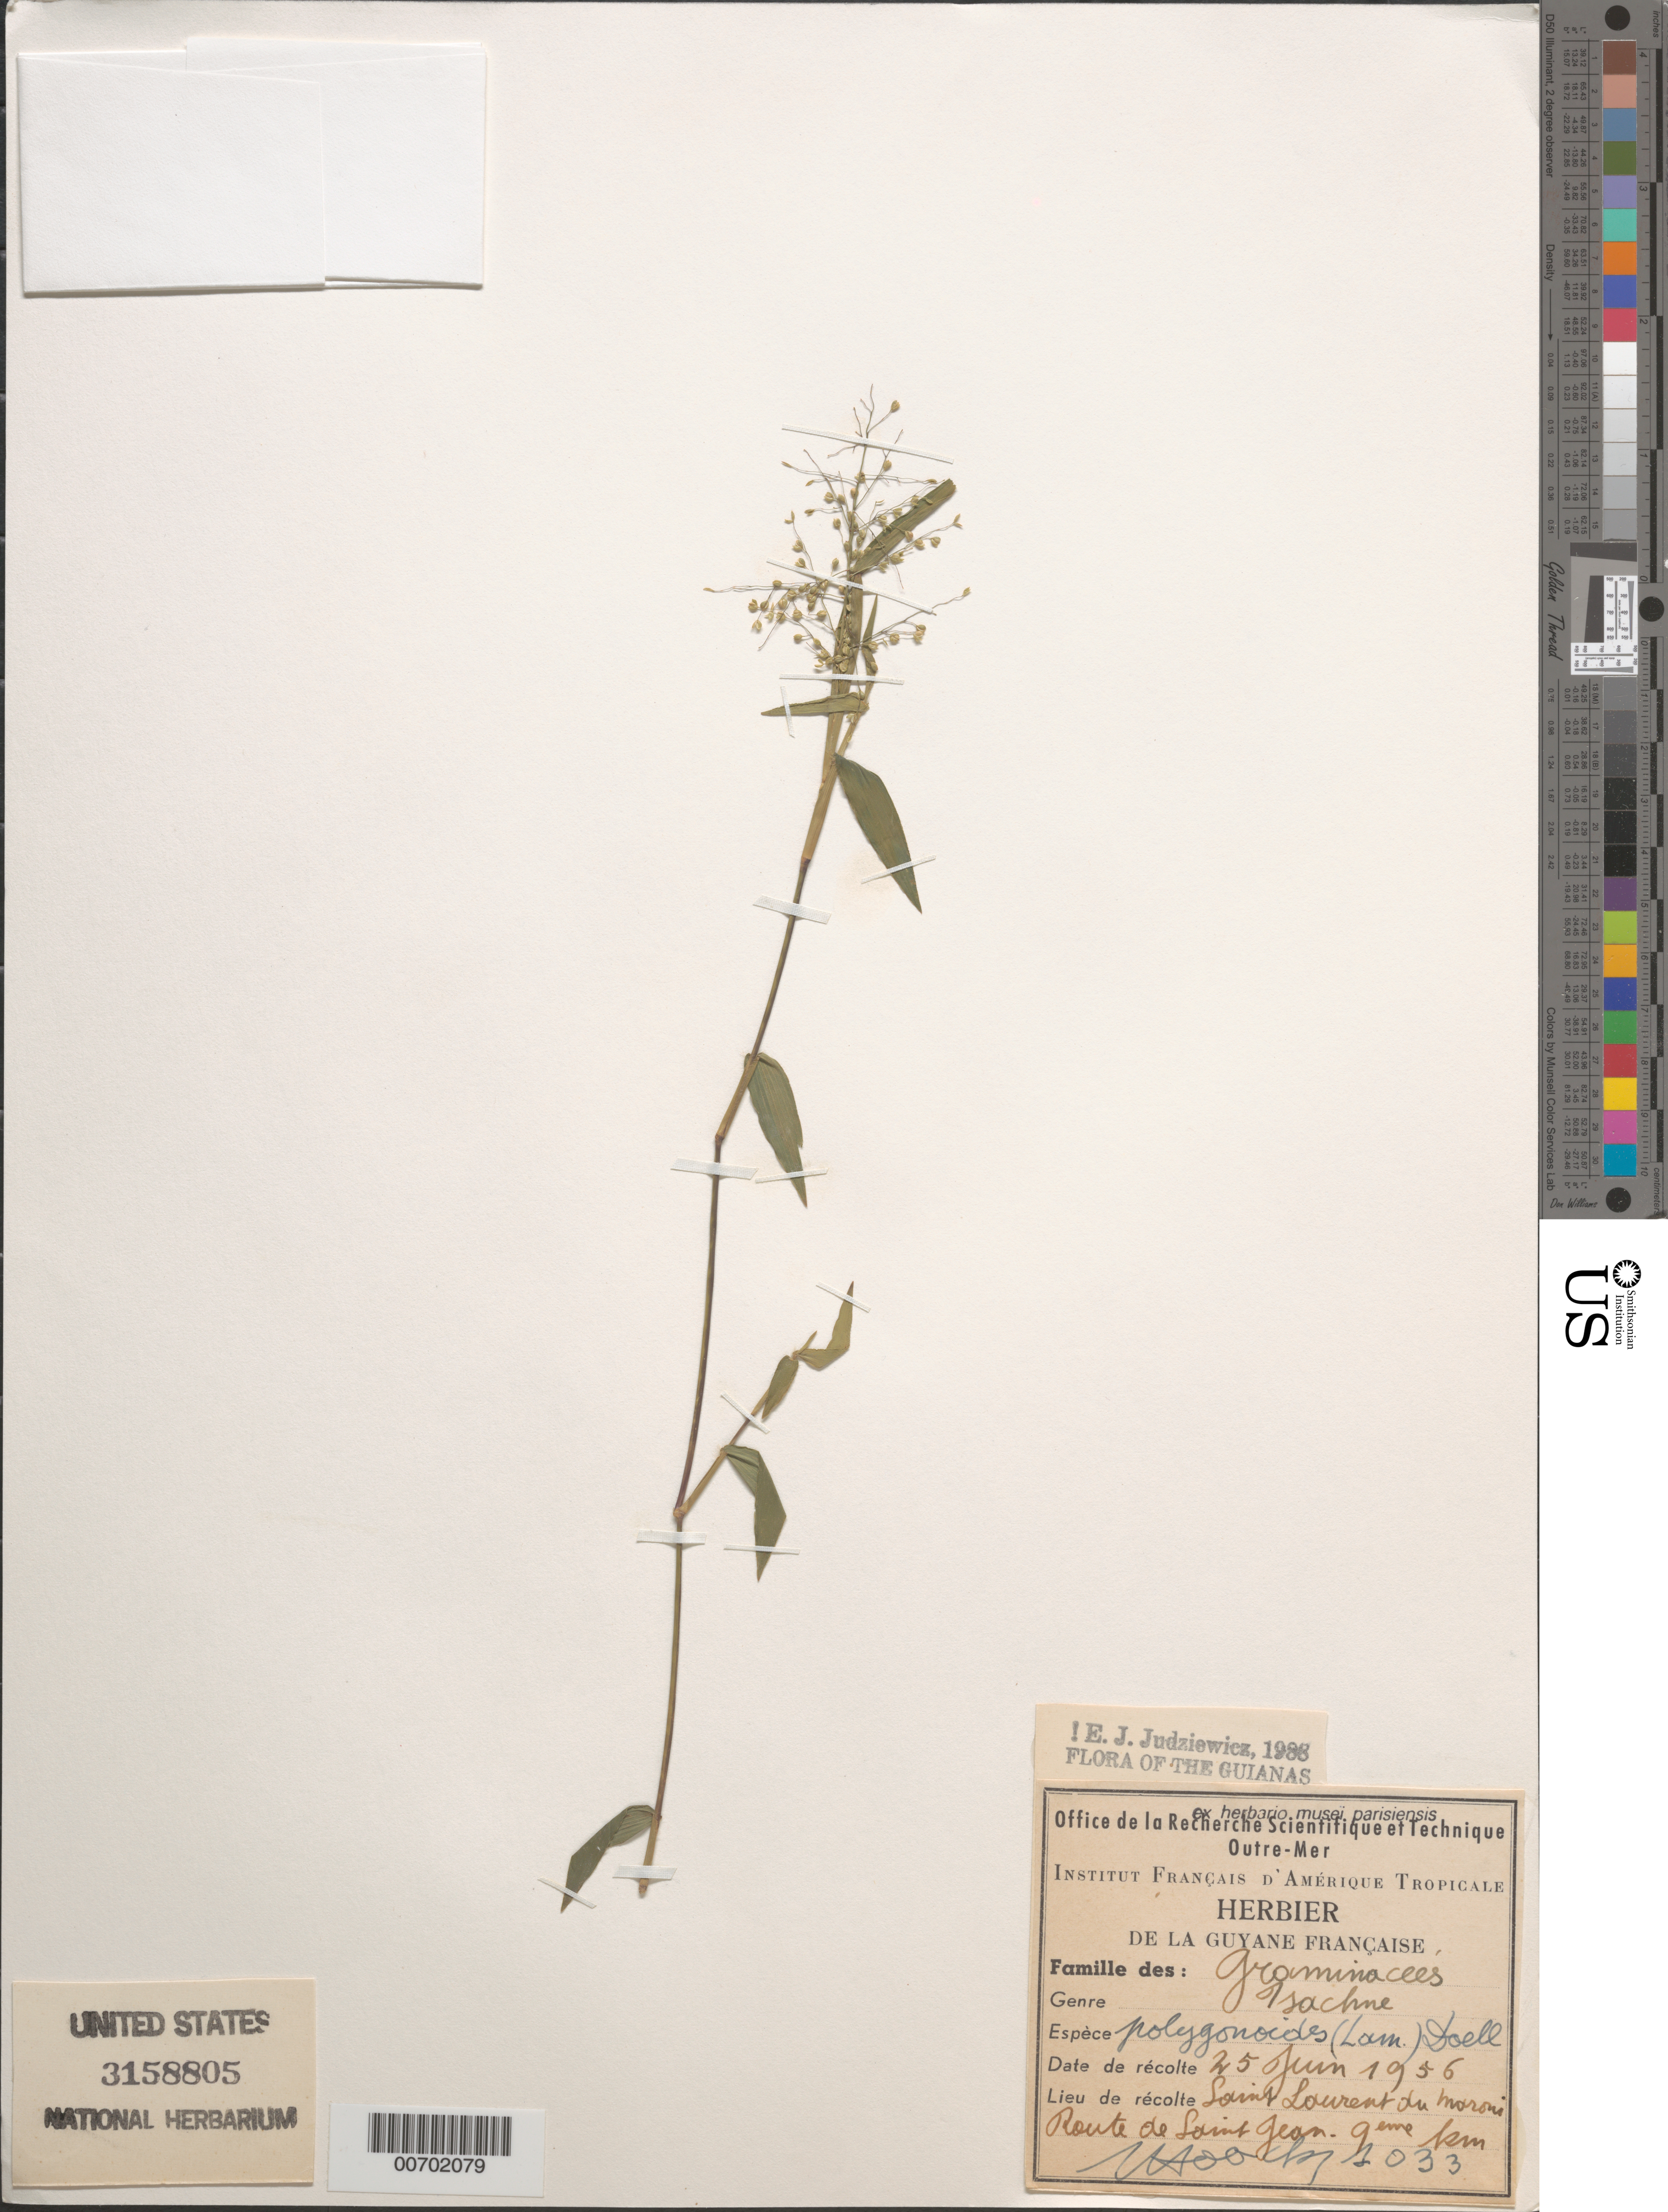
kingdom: Plantae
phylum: Tracheophyta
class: Liliopsida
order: Poales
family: Poaceae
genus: Isachne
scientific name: Isachne polygonoides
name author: (Lam.) Döll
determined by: Judziewicz, E. J.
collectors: J. Hoock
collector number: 1033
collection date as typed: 25-Jun-56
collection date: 1956-06-25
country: French Guiana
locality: Saint Laurent du Maroni, Route de Saint Jean. 9 km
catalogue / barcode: US 3158805